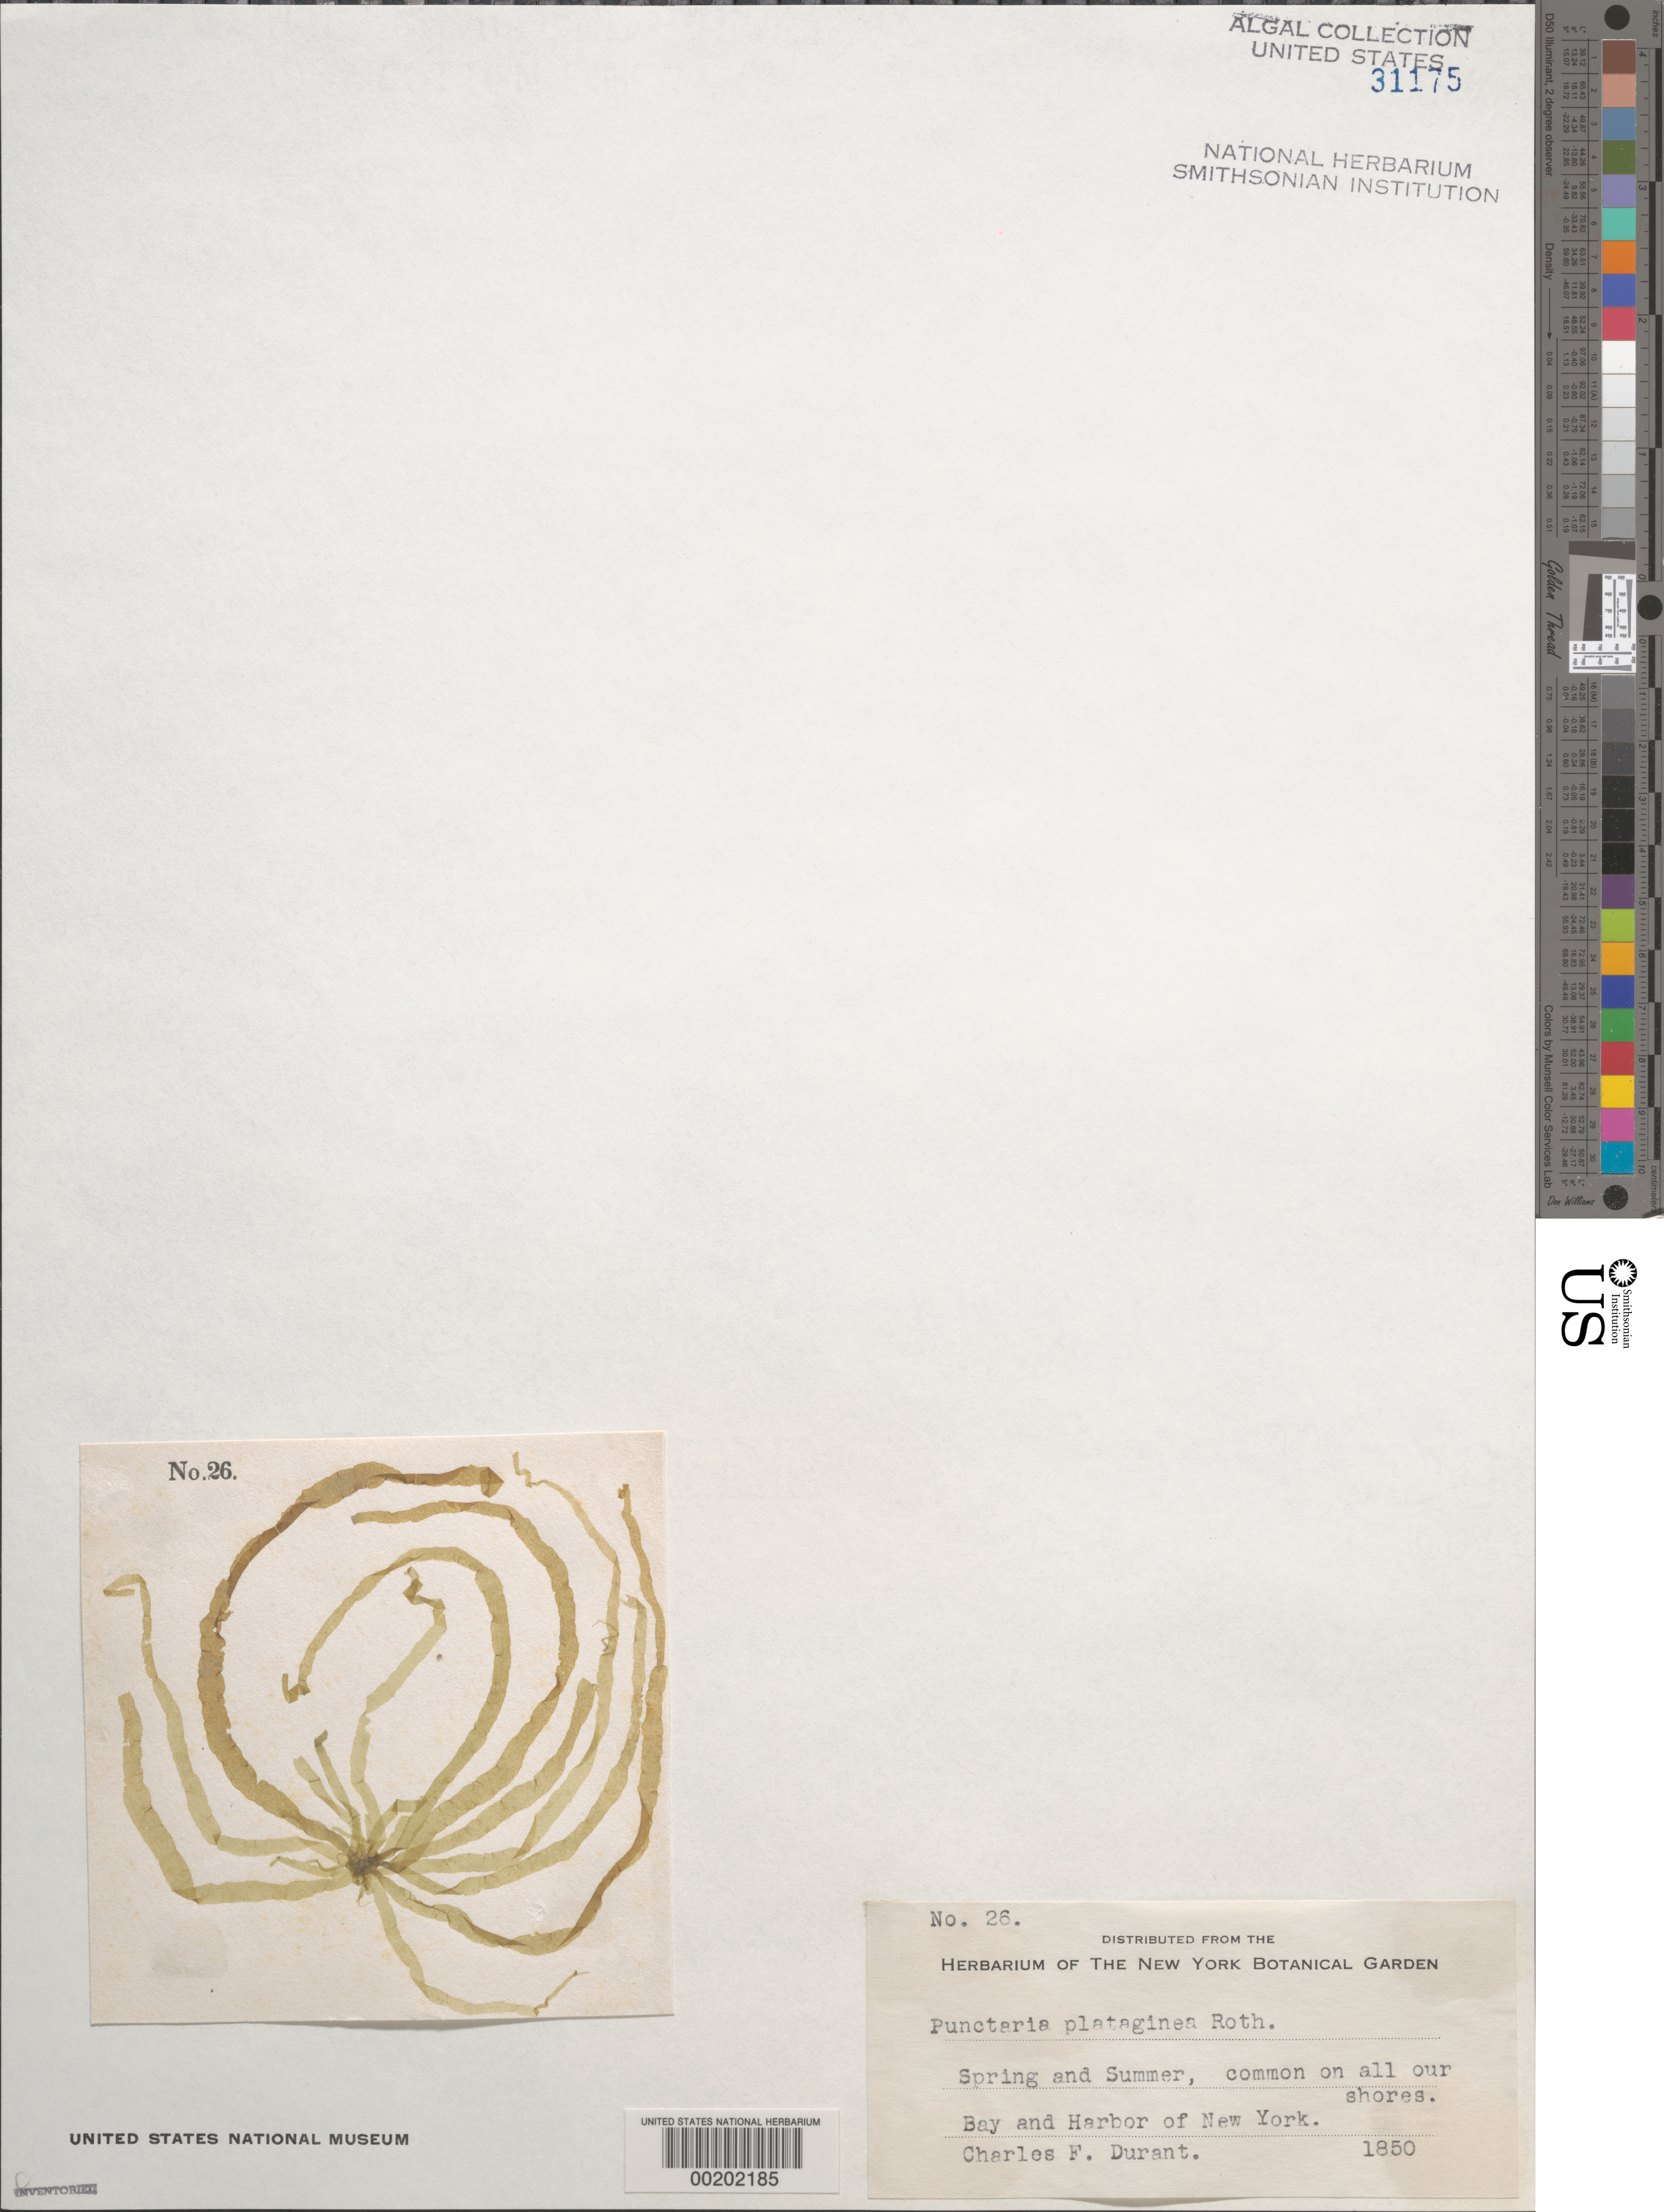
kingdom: Chromista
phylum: Ochrophyta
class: Phaeophyceae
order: Dictyosiphonales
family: Punctariaceae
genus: Punctaria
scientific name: Punctaria plantaginea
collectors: C. Durant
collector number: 26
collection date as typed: Spr 1850 AND -- Sum 1850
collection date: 1850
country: United States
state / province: New York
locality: New York Bay and New York Harbor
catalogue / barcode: US 31175